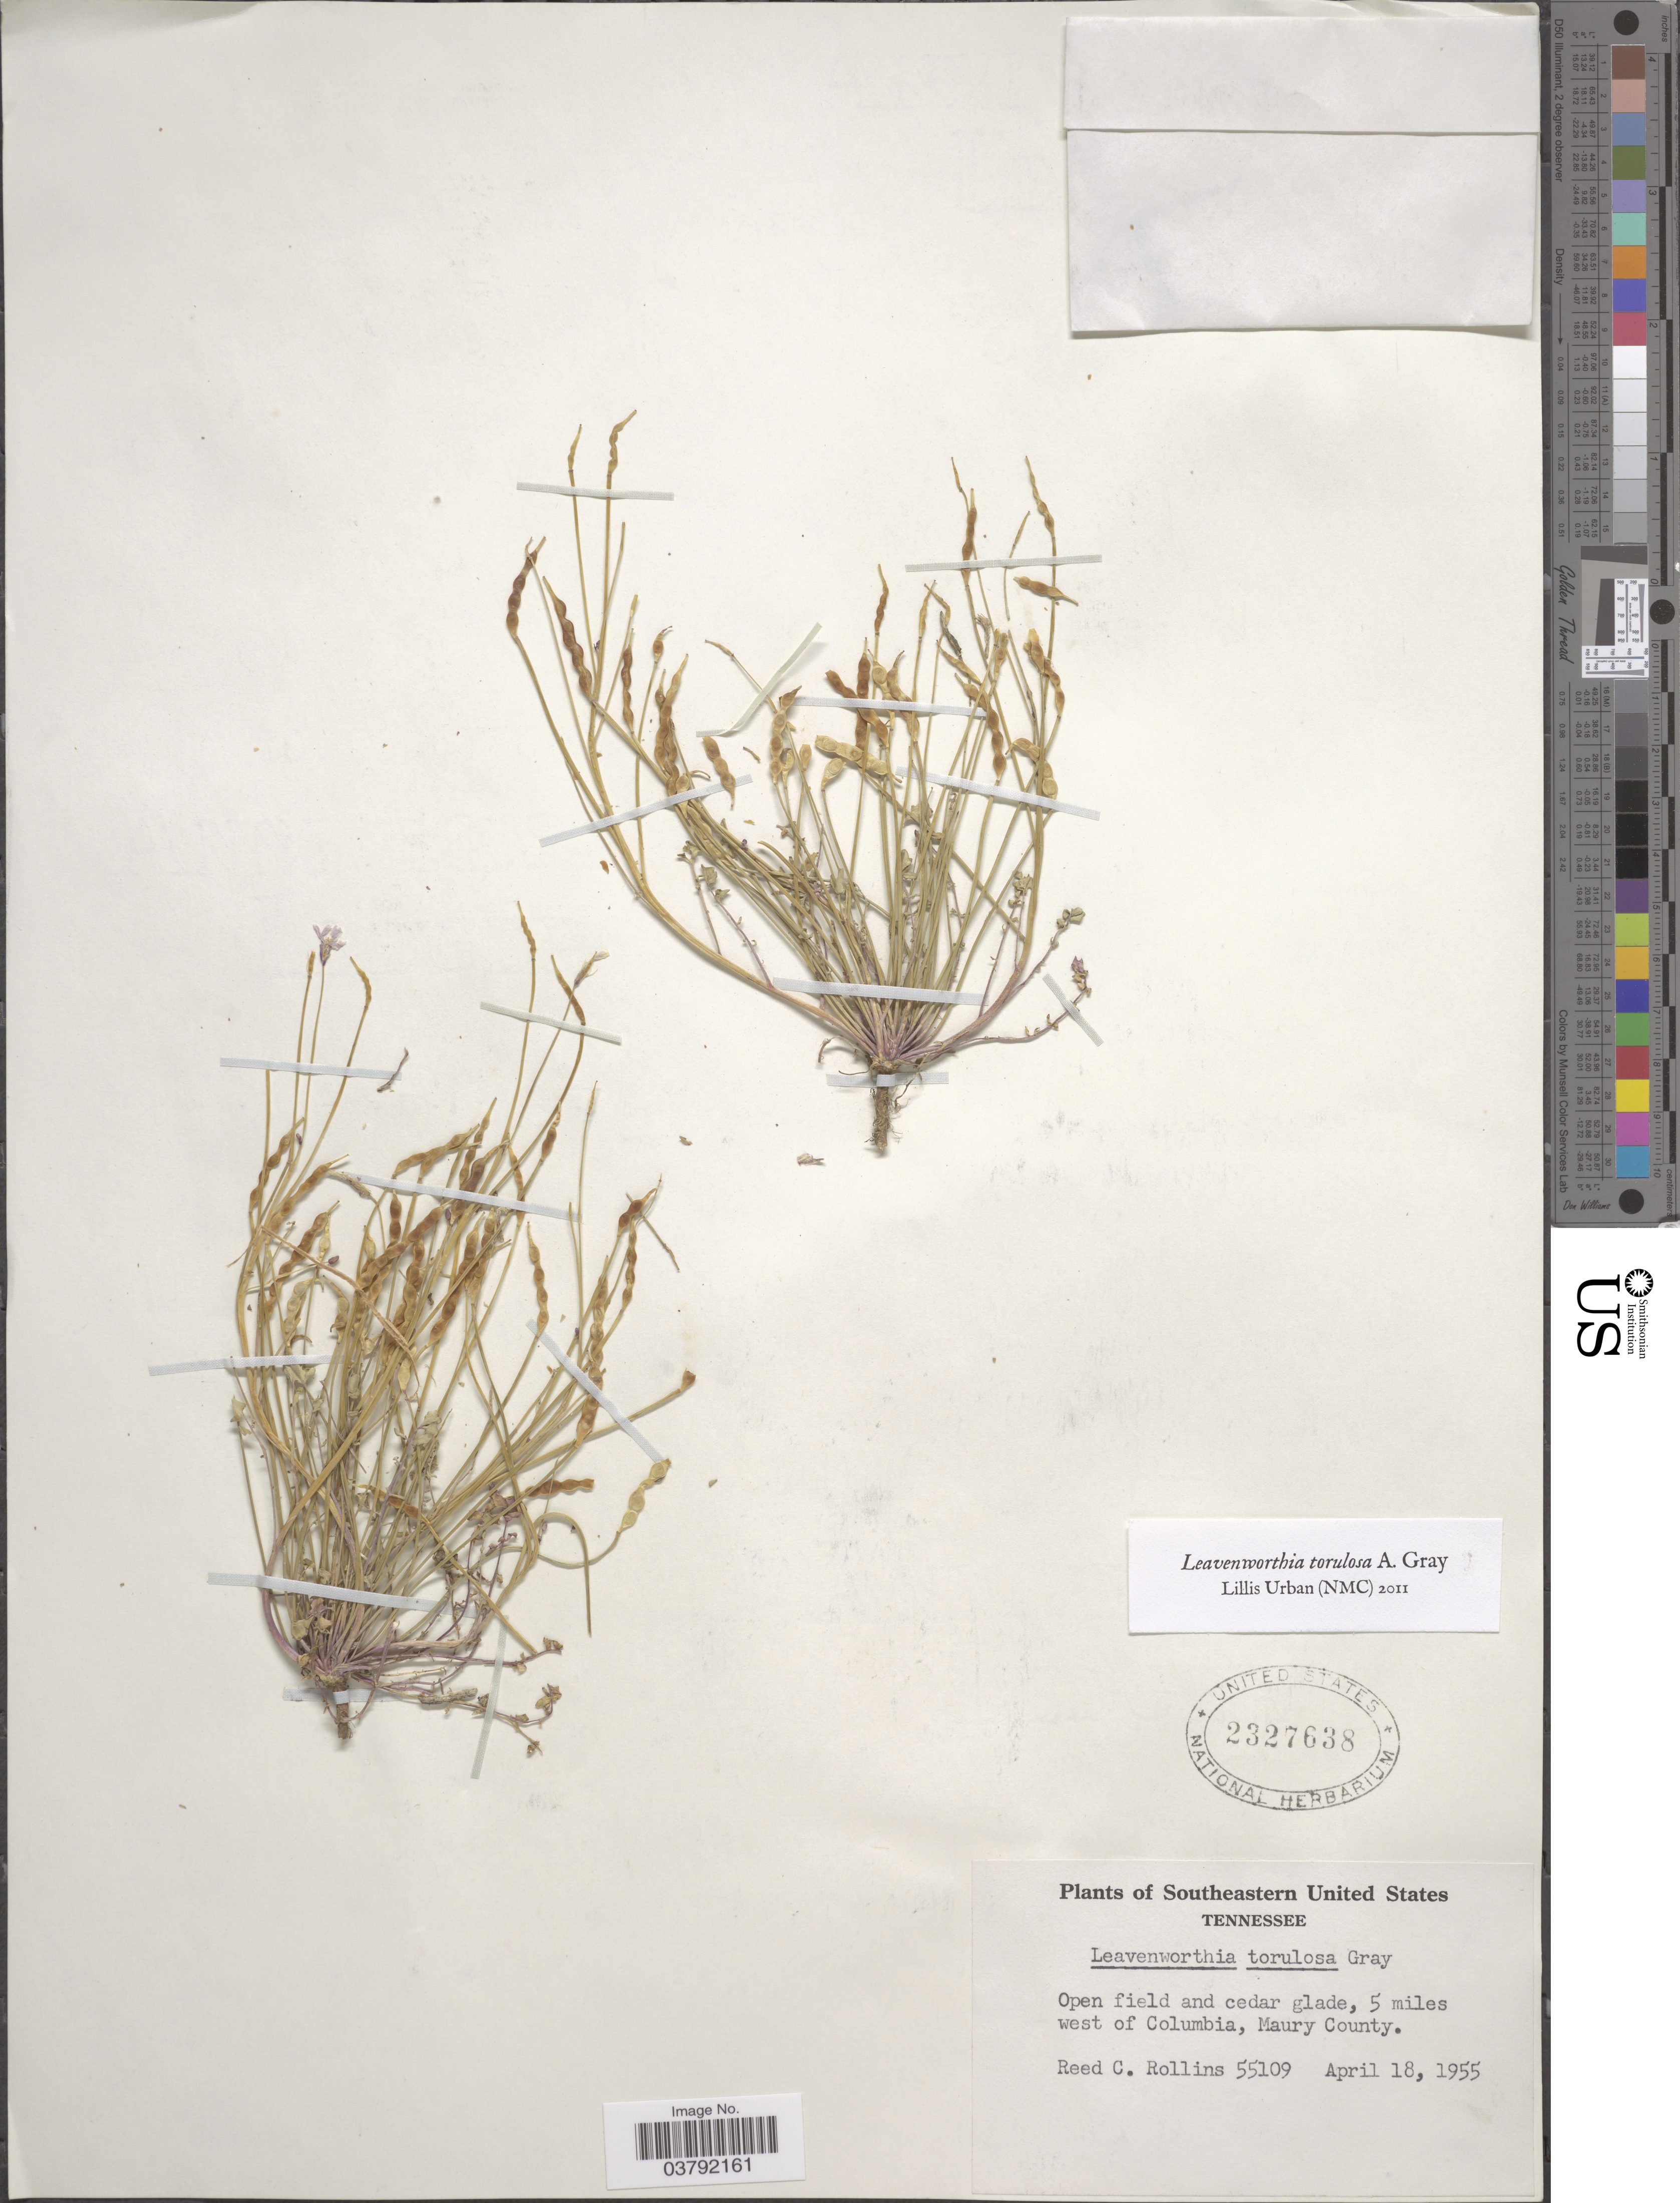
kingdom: Plantae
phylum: Tracheophyta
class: Magnoliopsida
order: Brassicales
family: Brassicaceae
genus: Leavenworthia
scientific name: Leavenworthia torulosa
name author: A. Gray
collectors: R. C. Rollins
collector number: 55109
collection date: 1955-04-18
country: United States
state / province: Tennessee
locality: Southeastern United States. 5 miles west of Columbia, Maury County.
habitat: open field and cedar glade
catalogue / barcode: US 2327638